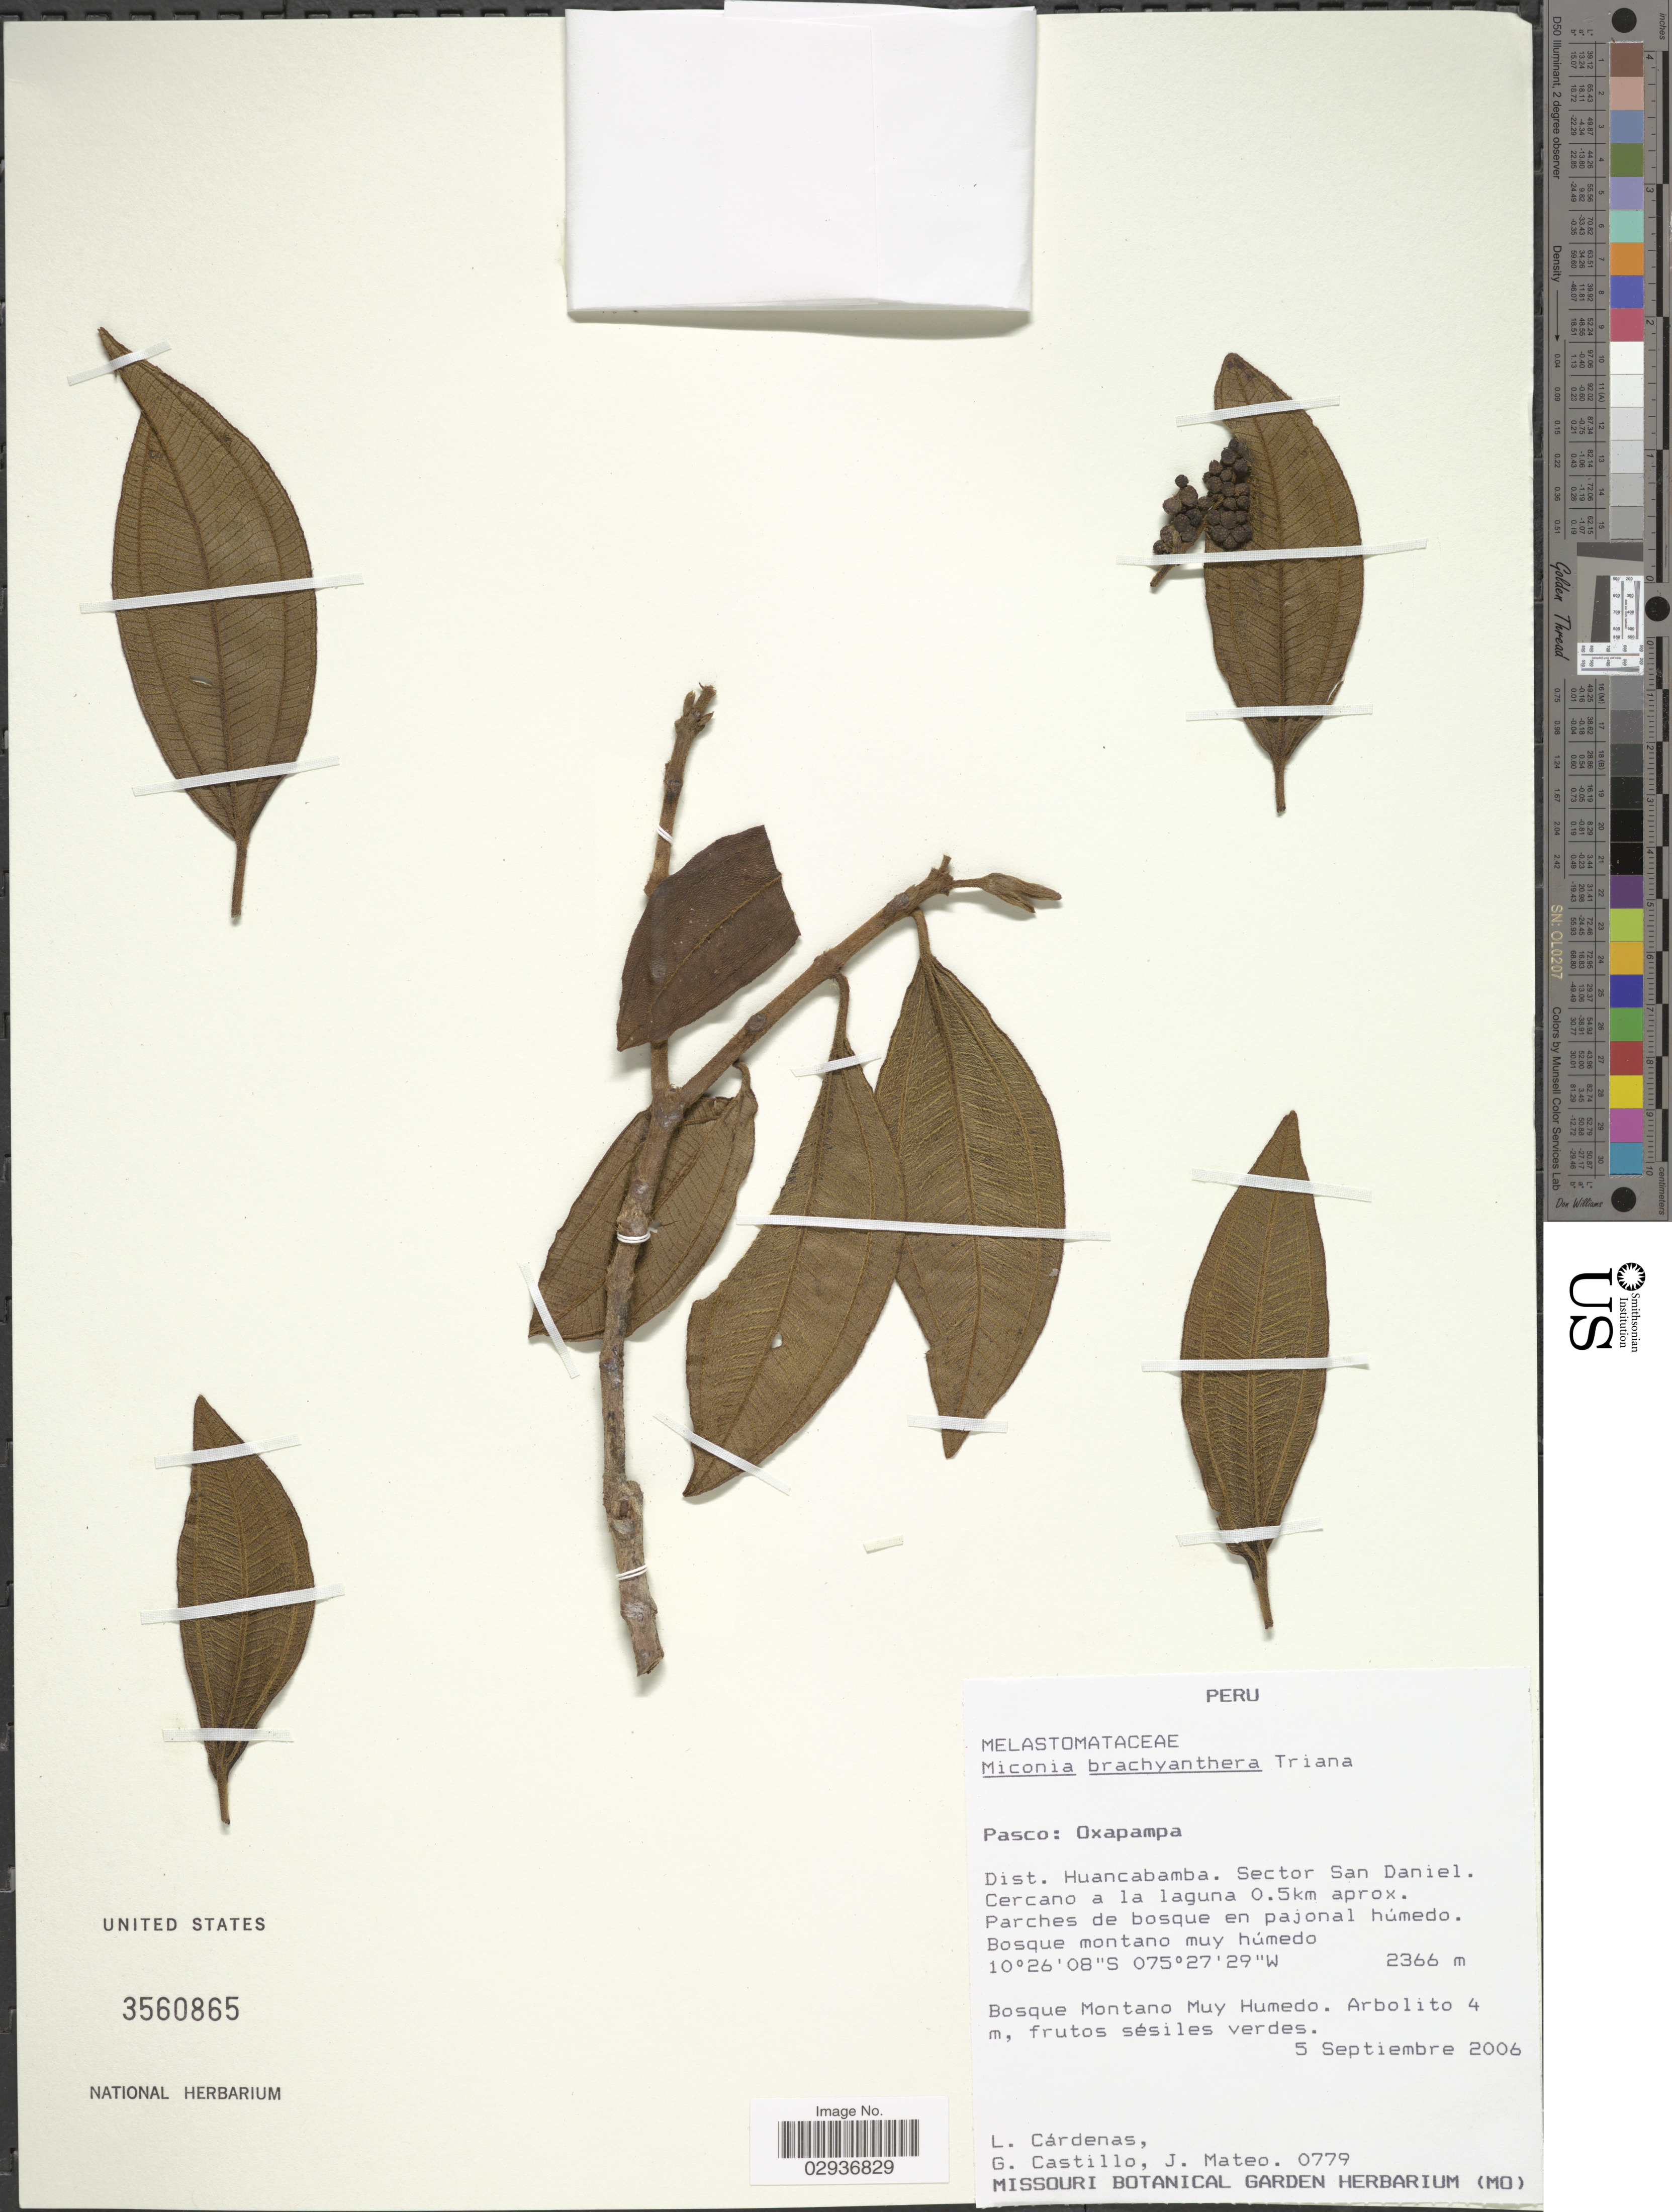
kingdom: Plantae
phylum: Tracheophyta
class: Magnoliopsida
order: Myrtales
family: Melastomataceae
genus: Miconia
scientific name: Miconia brachyanthera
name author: Triana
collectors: L. Cárdenas, G. Castillo & J. Mateo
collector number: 0779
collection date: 2006-09-05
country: Peru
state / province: Pasco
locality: Oxapampa. Dist. Huancabamba. Sector San Daniel. Cercano a la laguna 0.5km aprox. Parches de bosque en pajonal húmedo.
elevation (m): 2366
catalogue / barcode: US 3560865